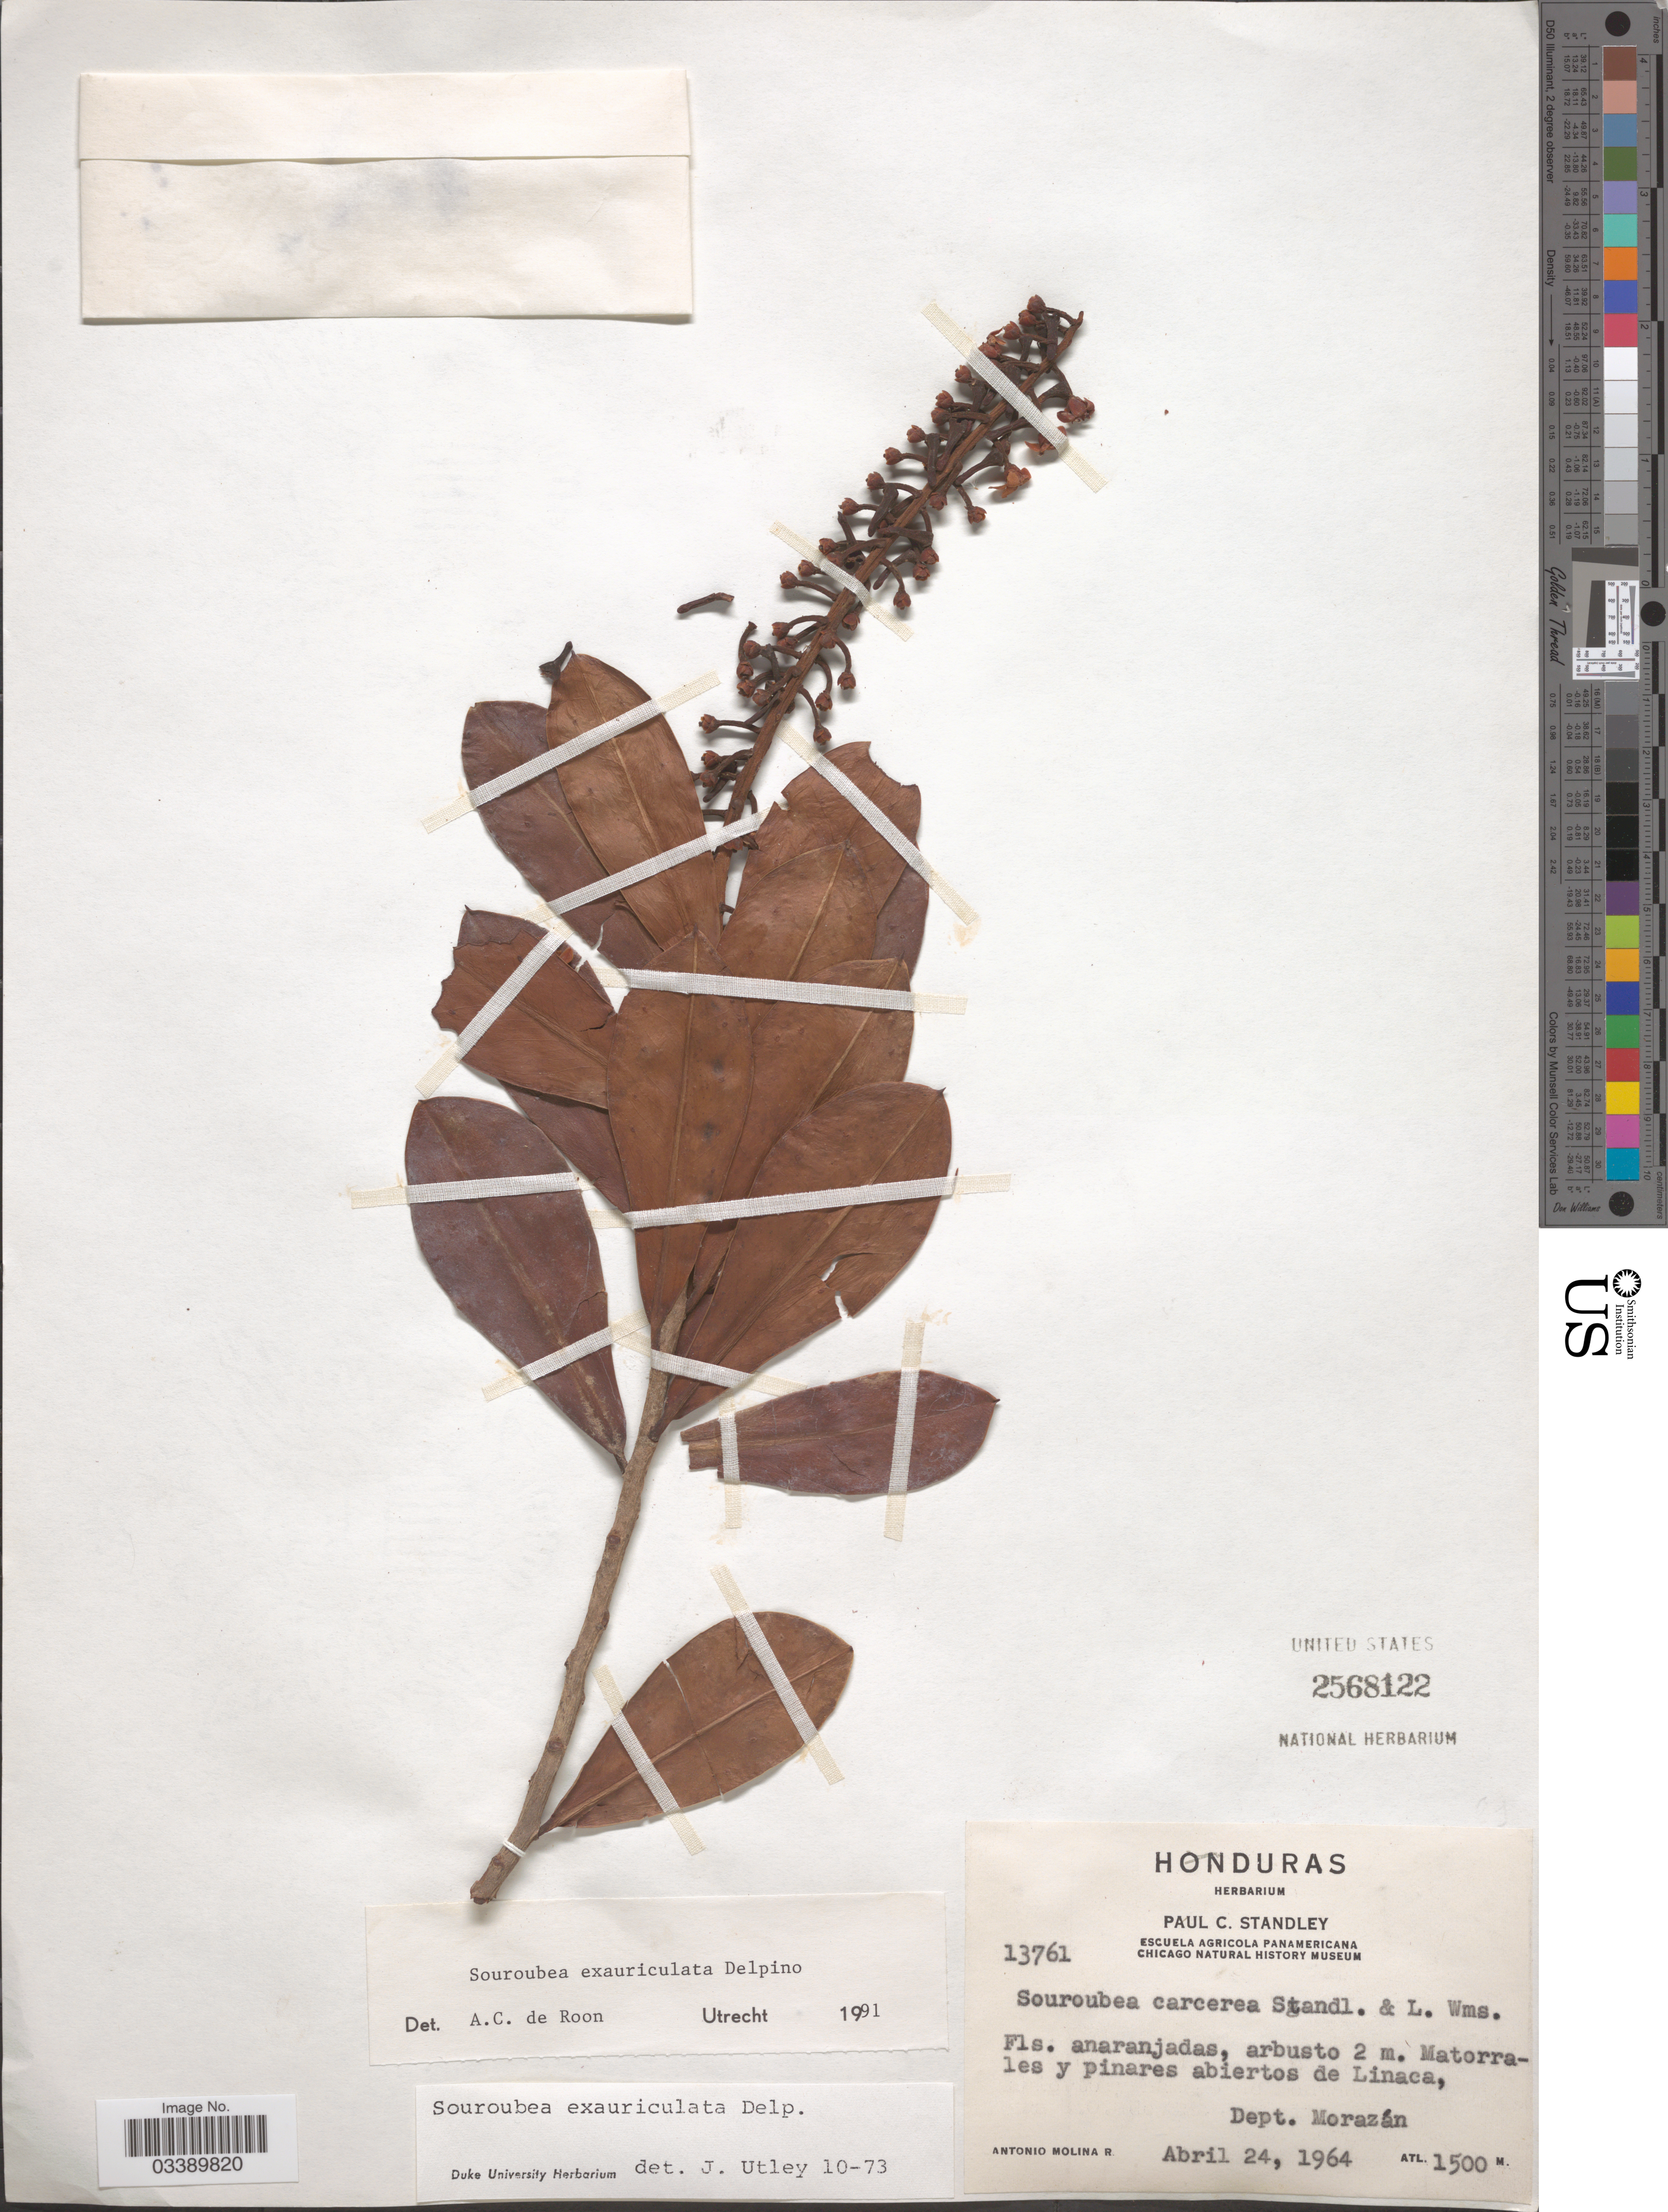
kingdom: Plantae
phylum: Tracheophyta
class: Magnoliopsida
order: Ericales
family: Marcgraviaceae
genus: Souroubea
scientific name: Souroubea exauriculata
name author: Delpino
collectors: A. Molina R.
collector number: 13761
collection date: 1964-04-24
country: Honduras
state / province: Fco. Morazán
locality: Matorrales y pinares abiertos de Linaca, Dept. Morazán.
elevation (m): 1500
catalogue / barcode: US 2568122